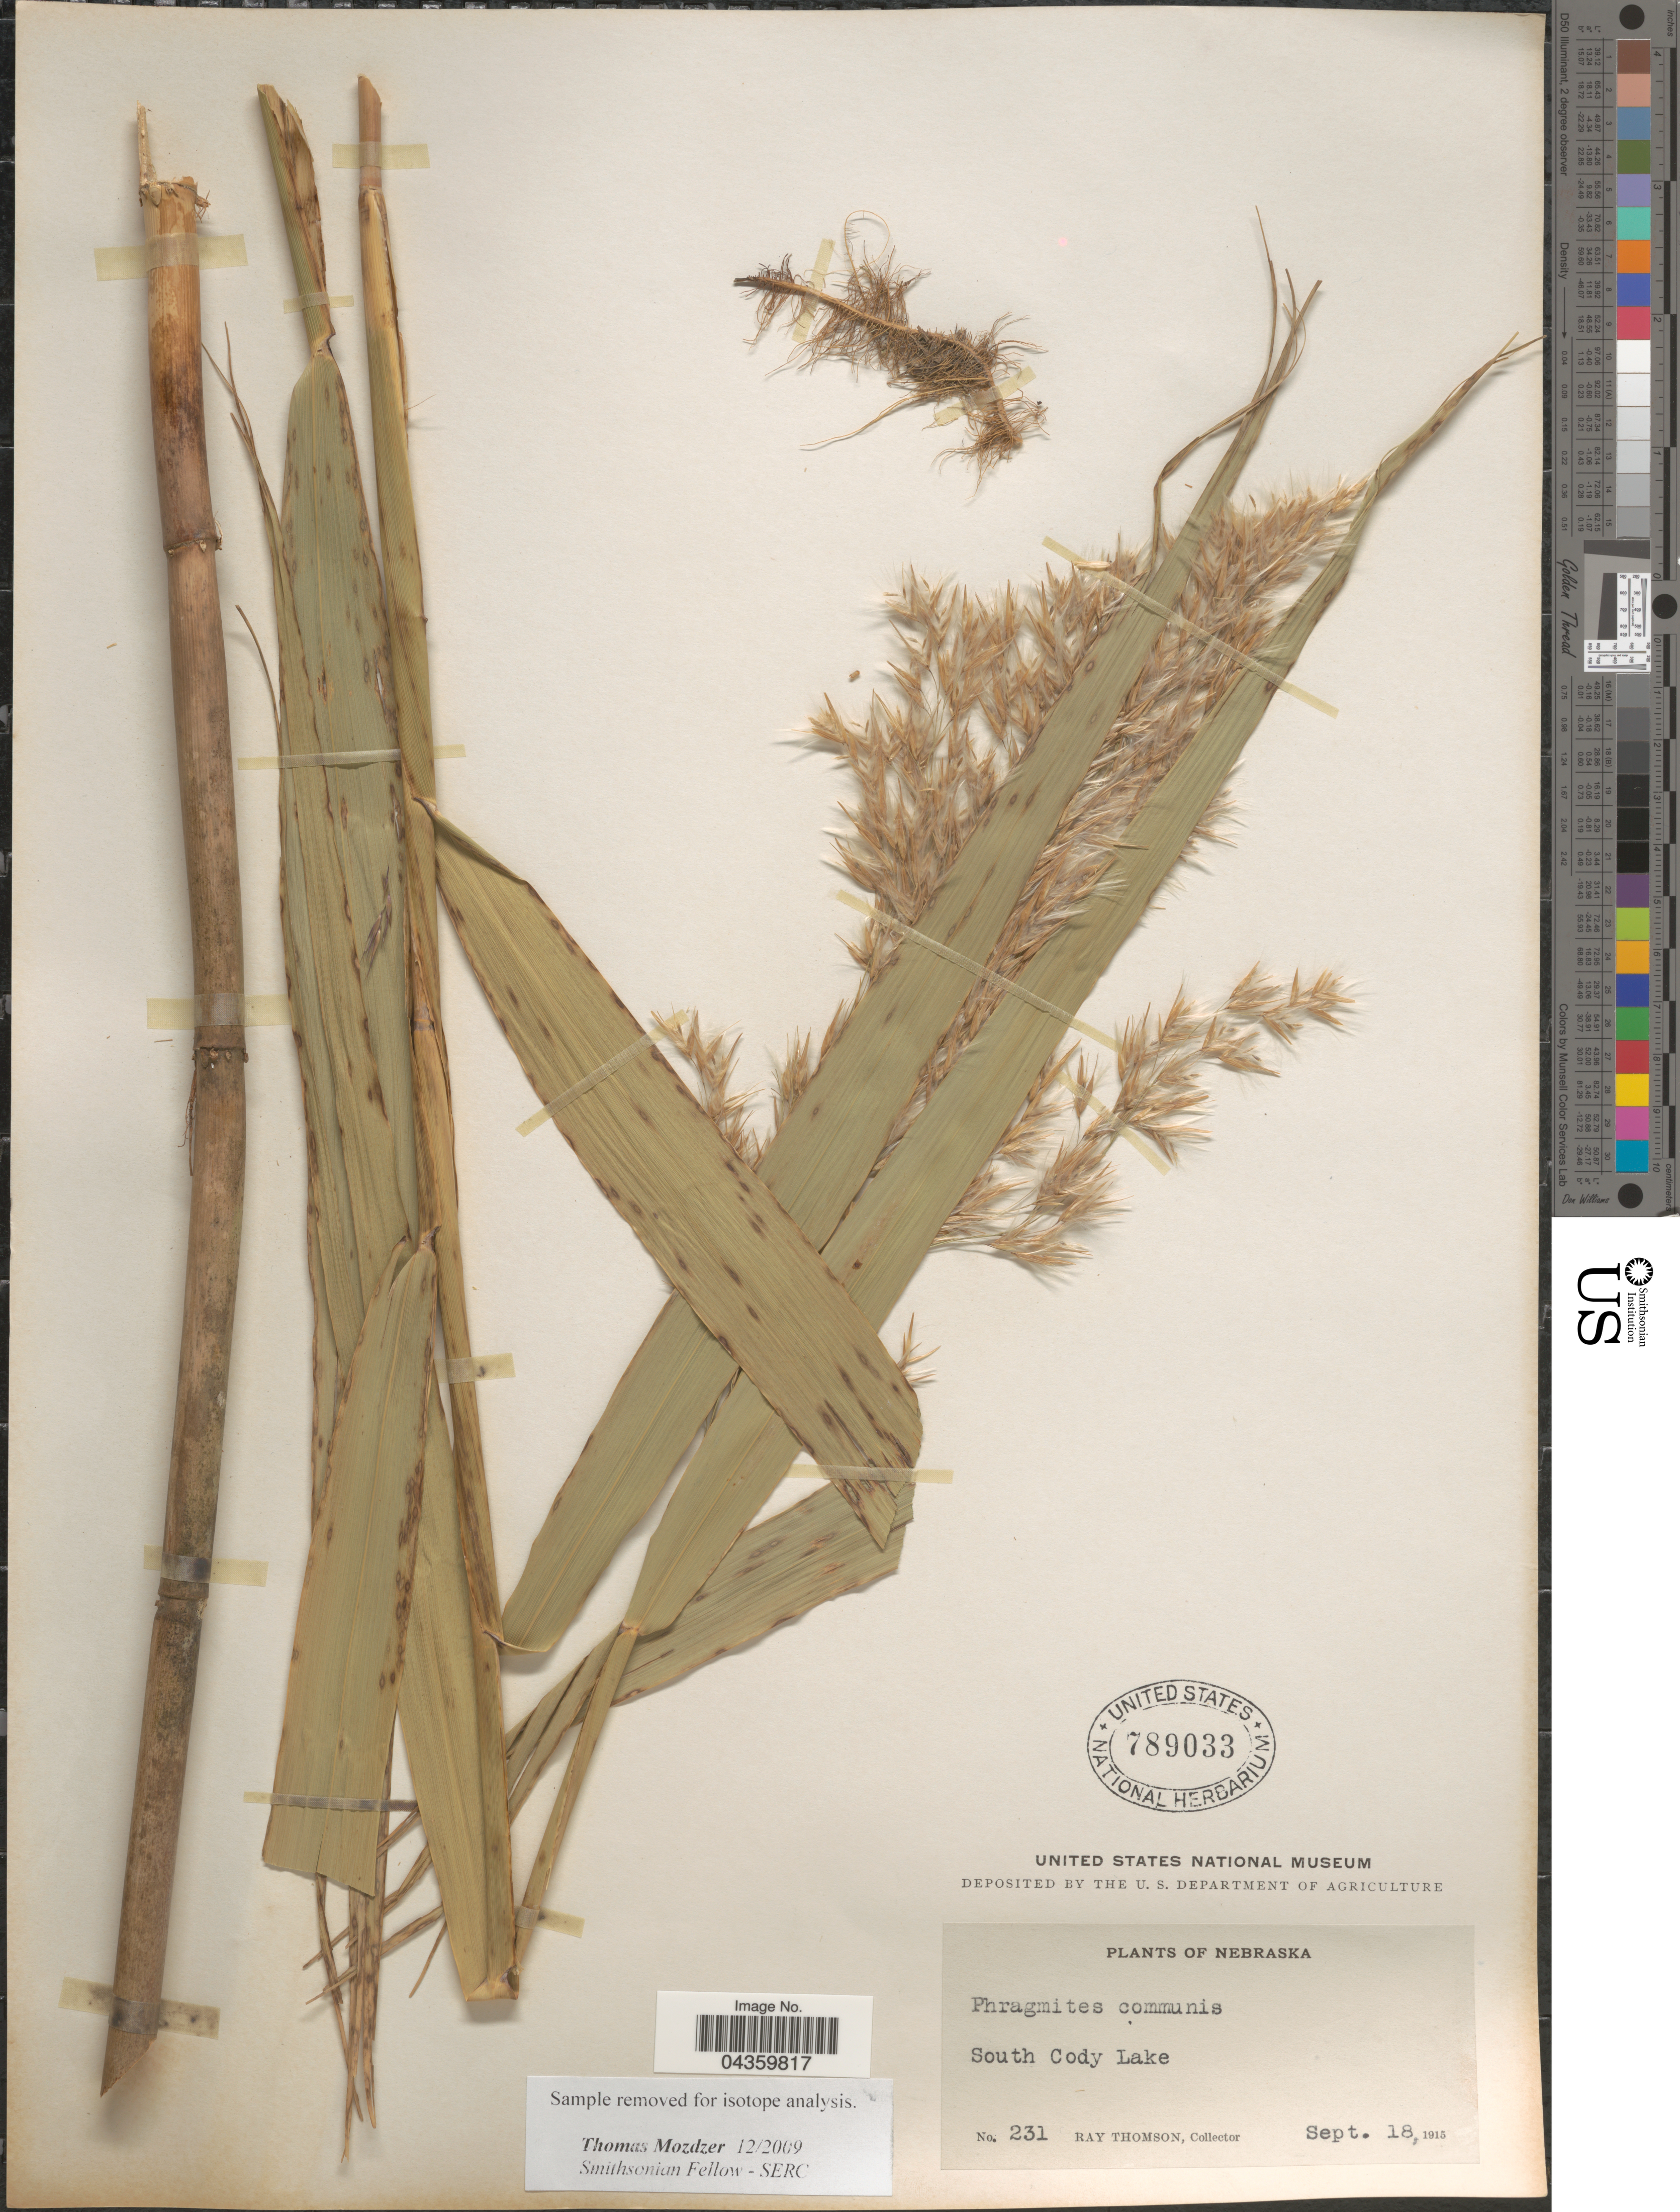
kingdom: Plantae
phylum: Tracheophyta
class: Liliopsida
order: Poales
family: Poaceae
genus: Phragmites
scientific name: Phragmites australis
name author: (Cav.) Trin. ex Steud.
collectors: R. Thomson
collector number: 231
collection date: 1915-09-18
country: United States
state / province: Nebraska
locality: South Cody Lake.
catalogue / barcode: US 789033